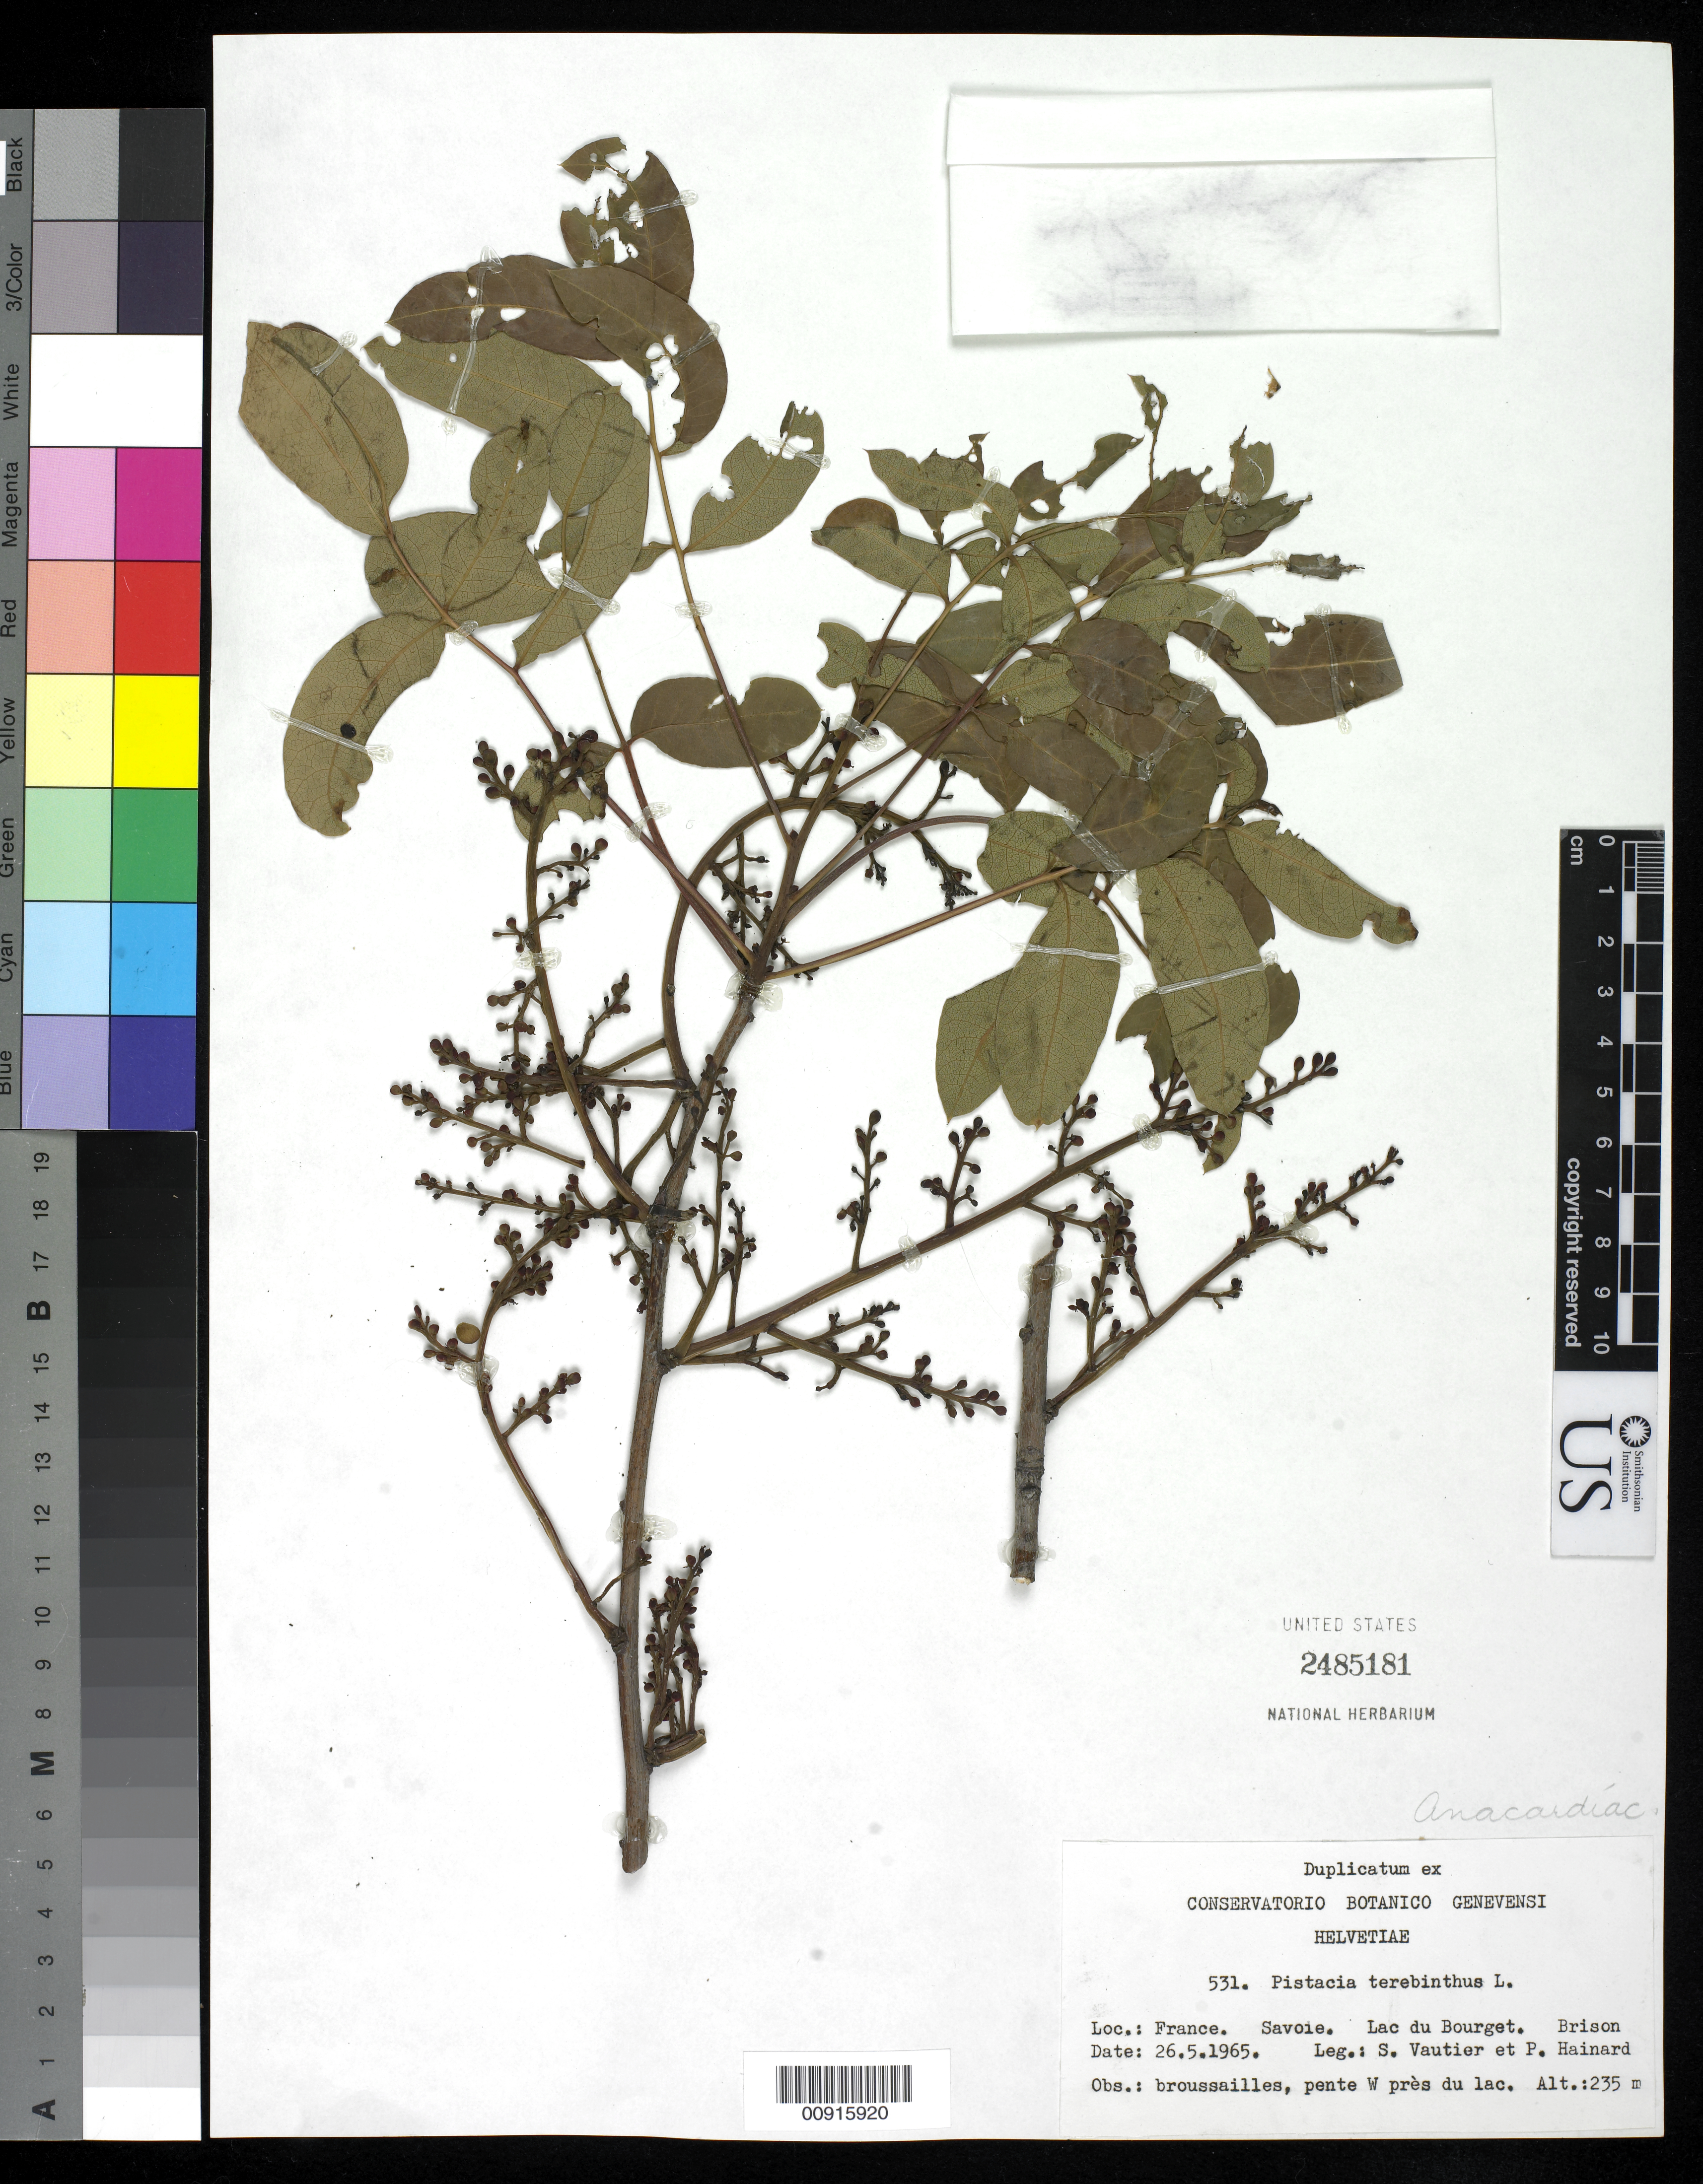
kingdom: Plantae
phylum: Tracheophyta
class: Magnoliopsida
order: Sapindales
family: Anacardiaceae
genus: Pistacia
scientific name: Pistacia terebinthus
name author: L.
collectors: S. Vautier & P. Hainard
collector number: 531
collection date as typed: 26 May 1965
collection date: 1965-05-26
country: France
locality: savoie. Lac du Bourget. Brison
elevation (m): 235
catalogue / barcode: US 2485181